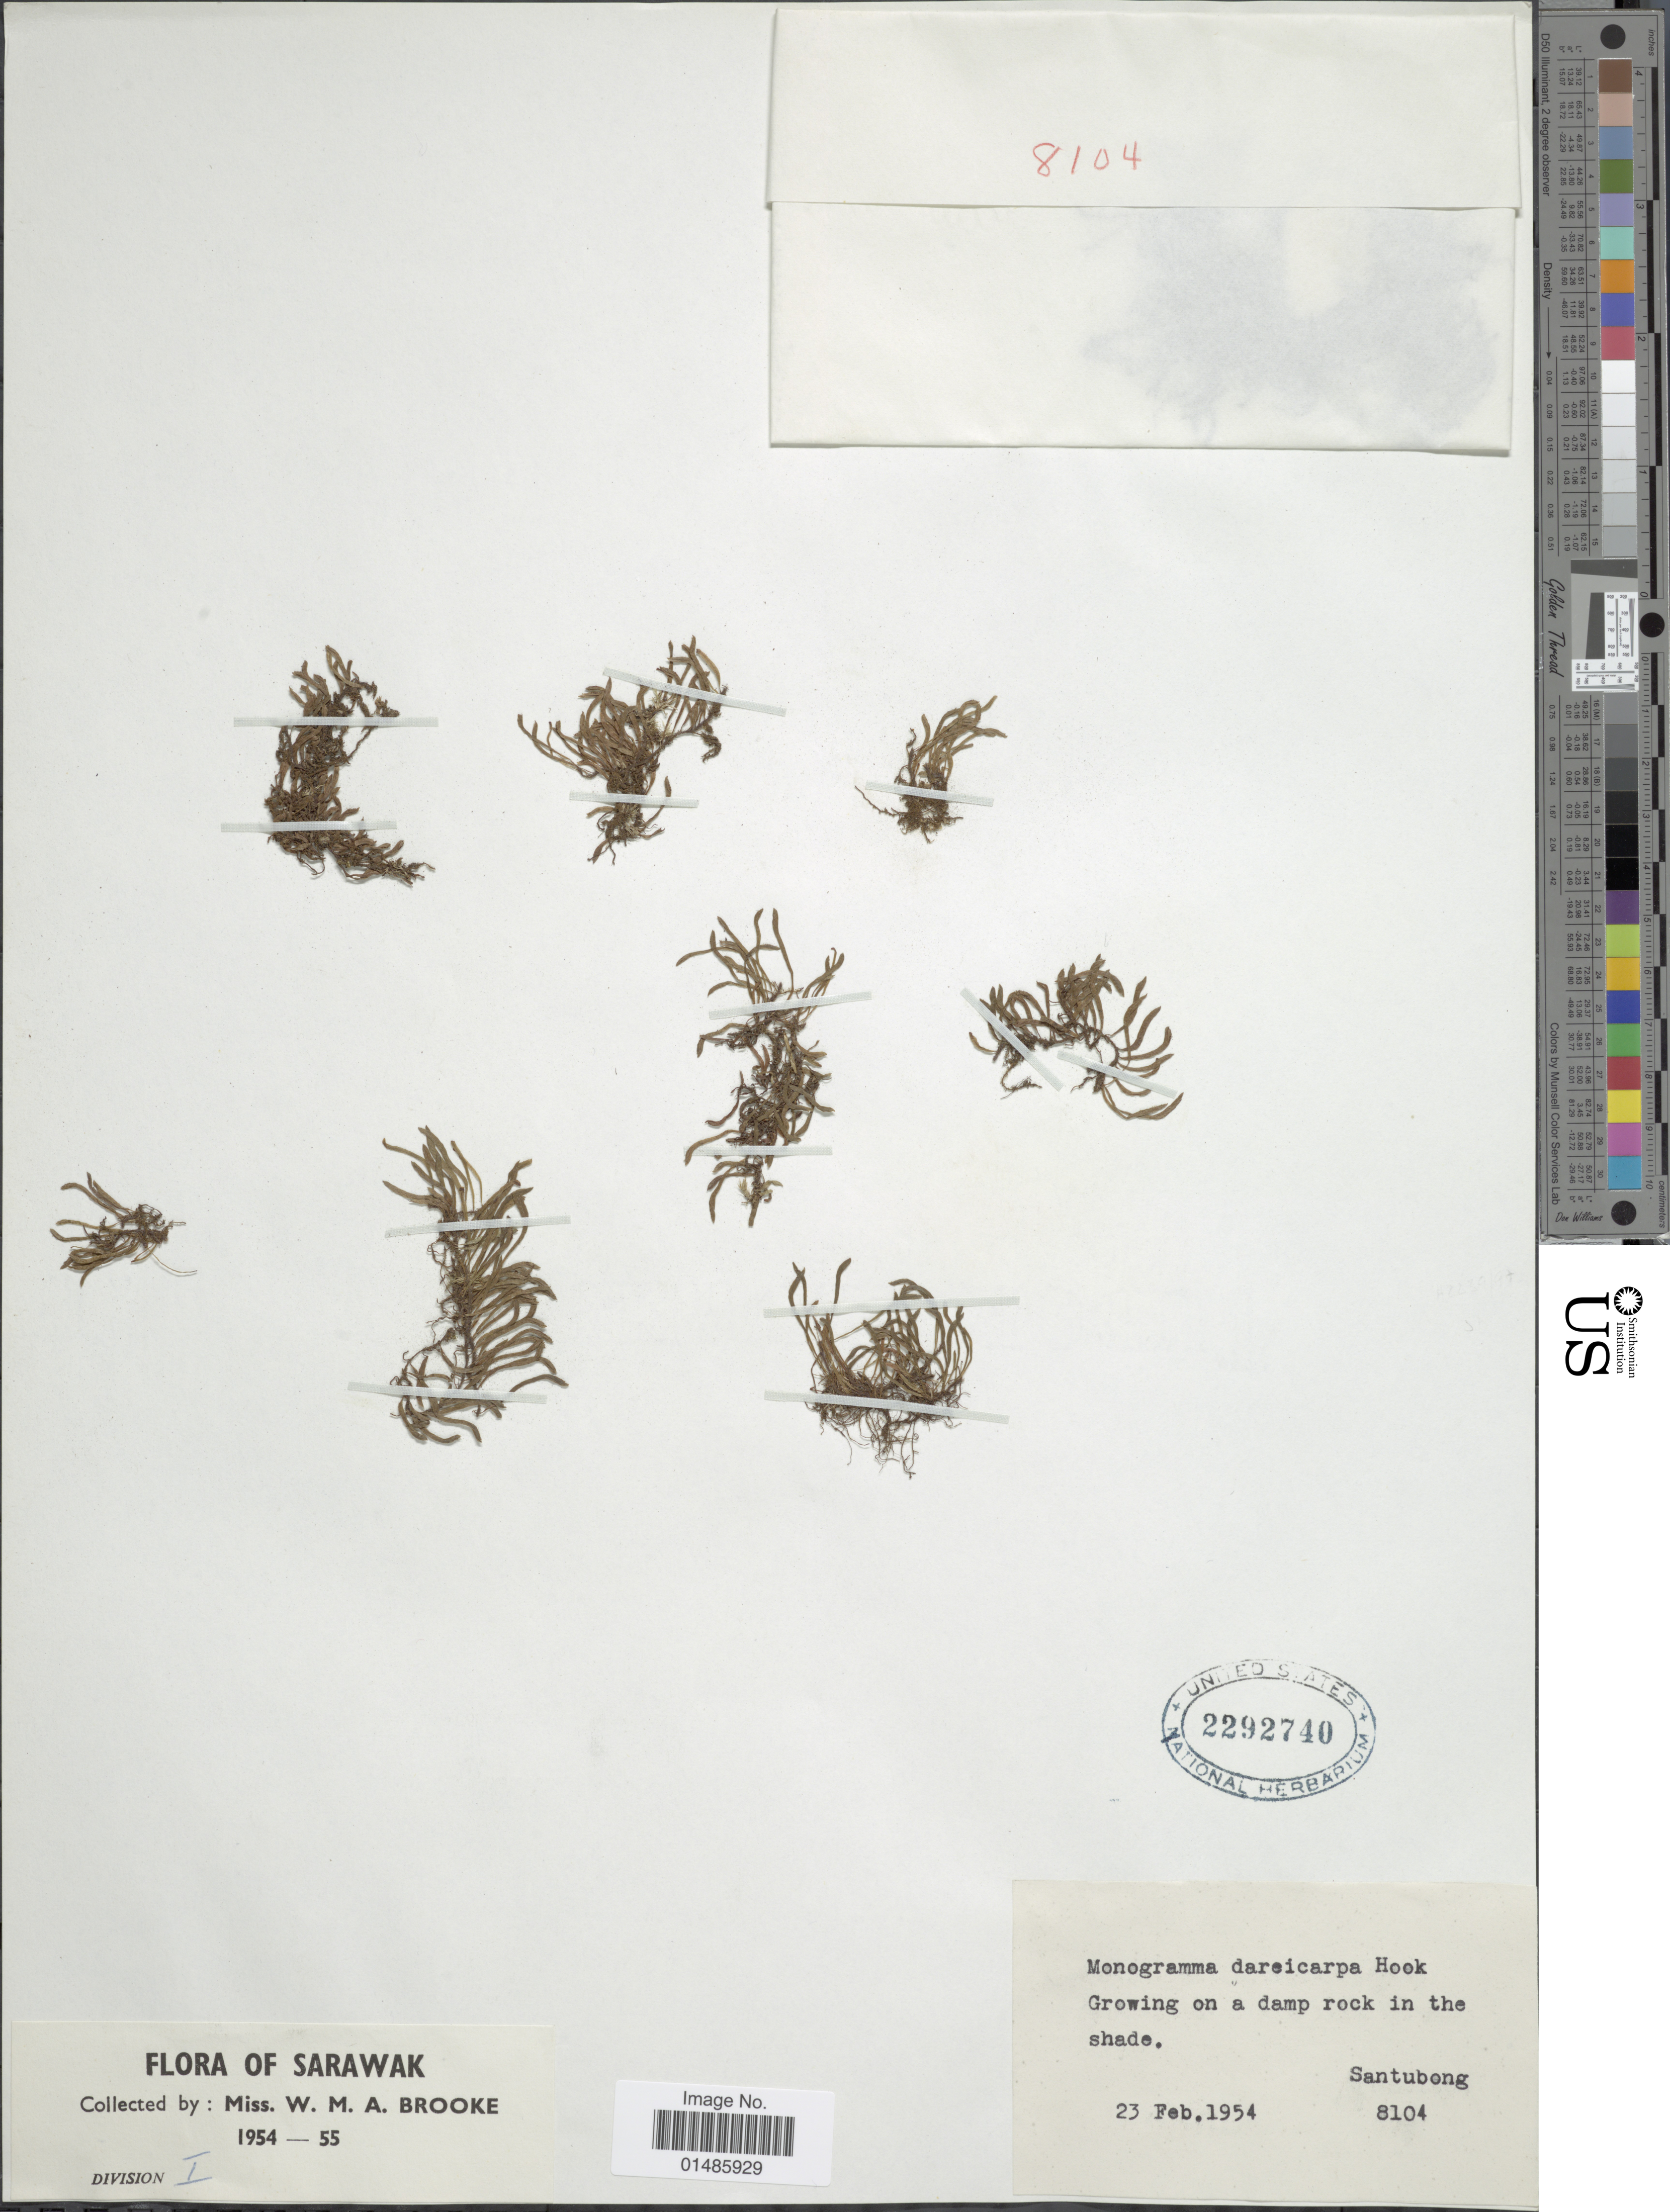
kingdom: Plantae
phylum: Tracheophyta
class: Polypodiopsida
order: Polypodiales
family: Pteridaceae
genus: Haplopteris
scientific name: Haplopteris dareicarpa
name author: (Hook.) S. Linds. & W.C. Chen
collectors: W. Brooke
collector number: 8104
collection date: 1954-02-23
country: Malaysia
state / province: Sarawak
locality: Santubong.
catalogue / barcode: US 2292740